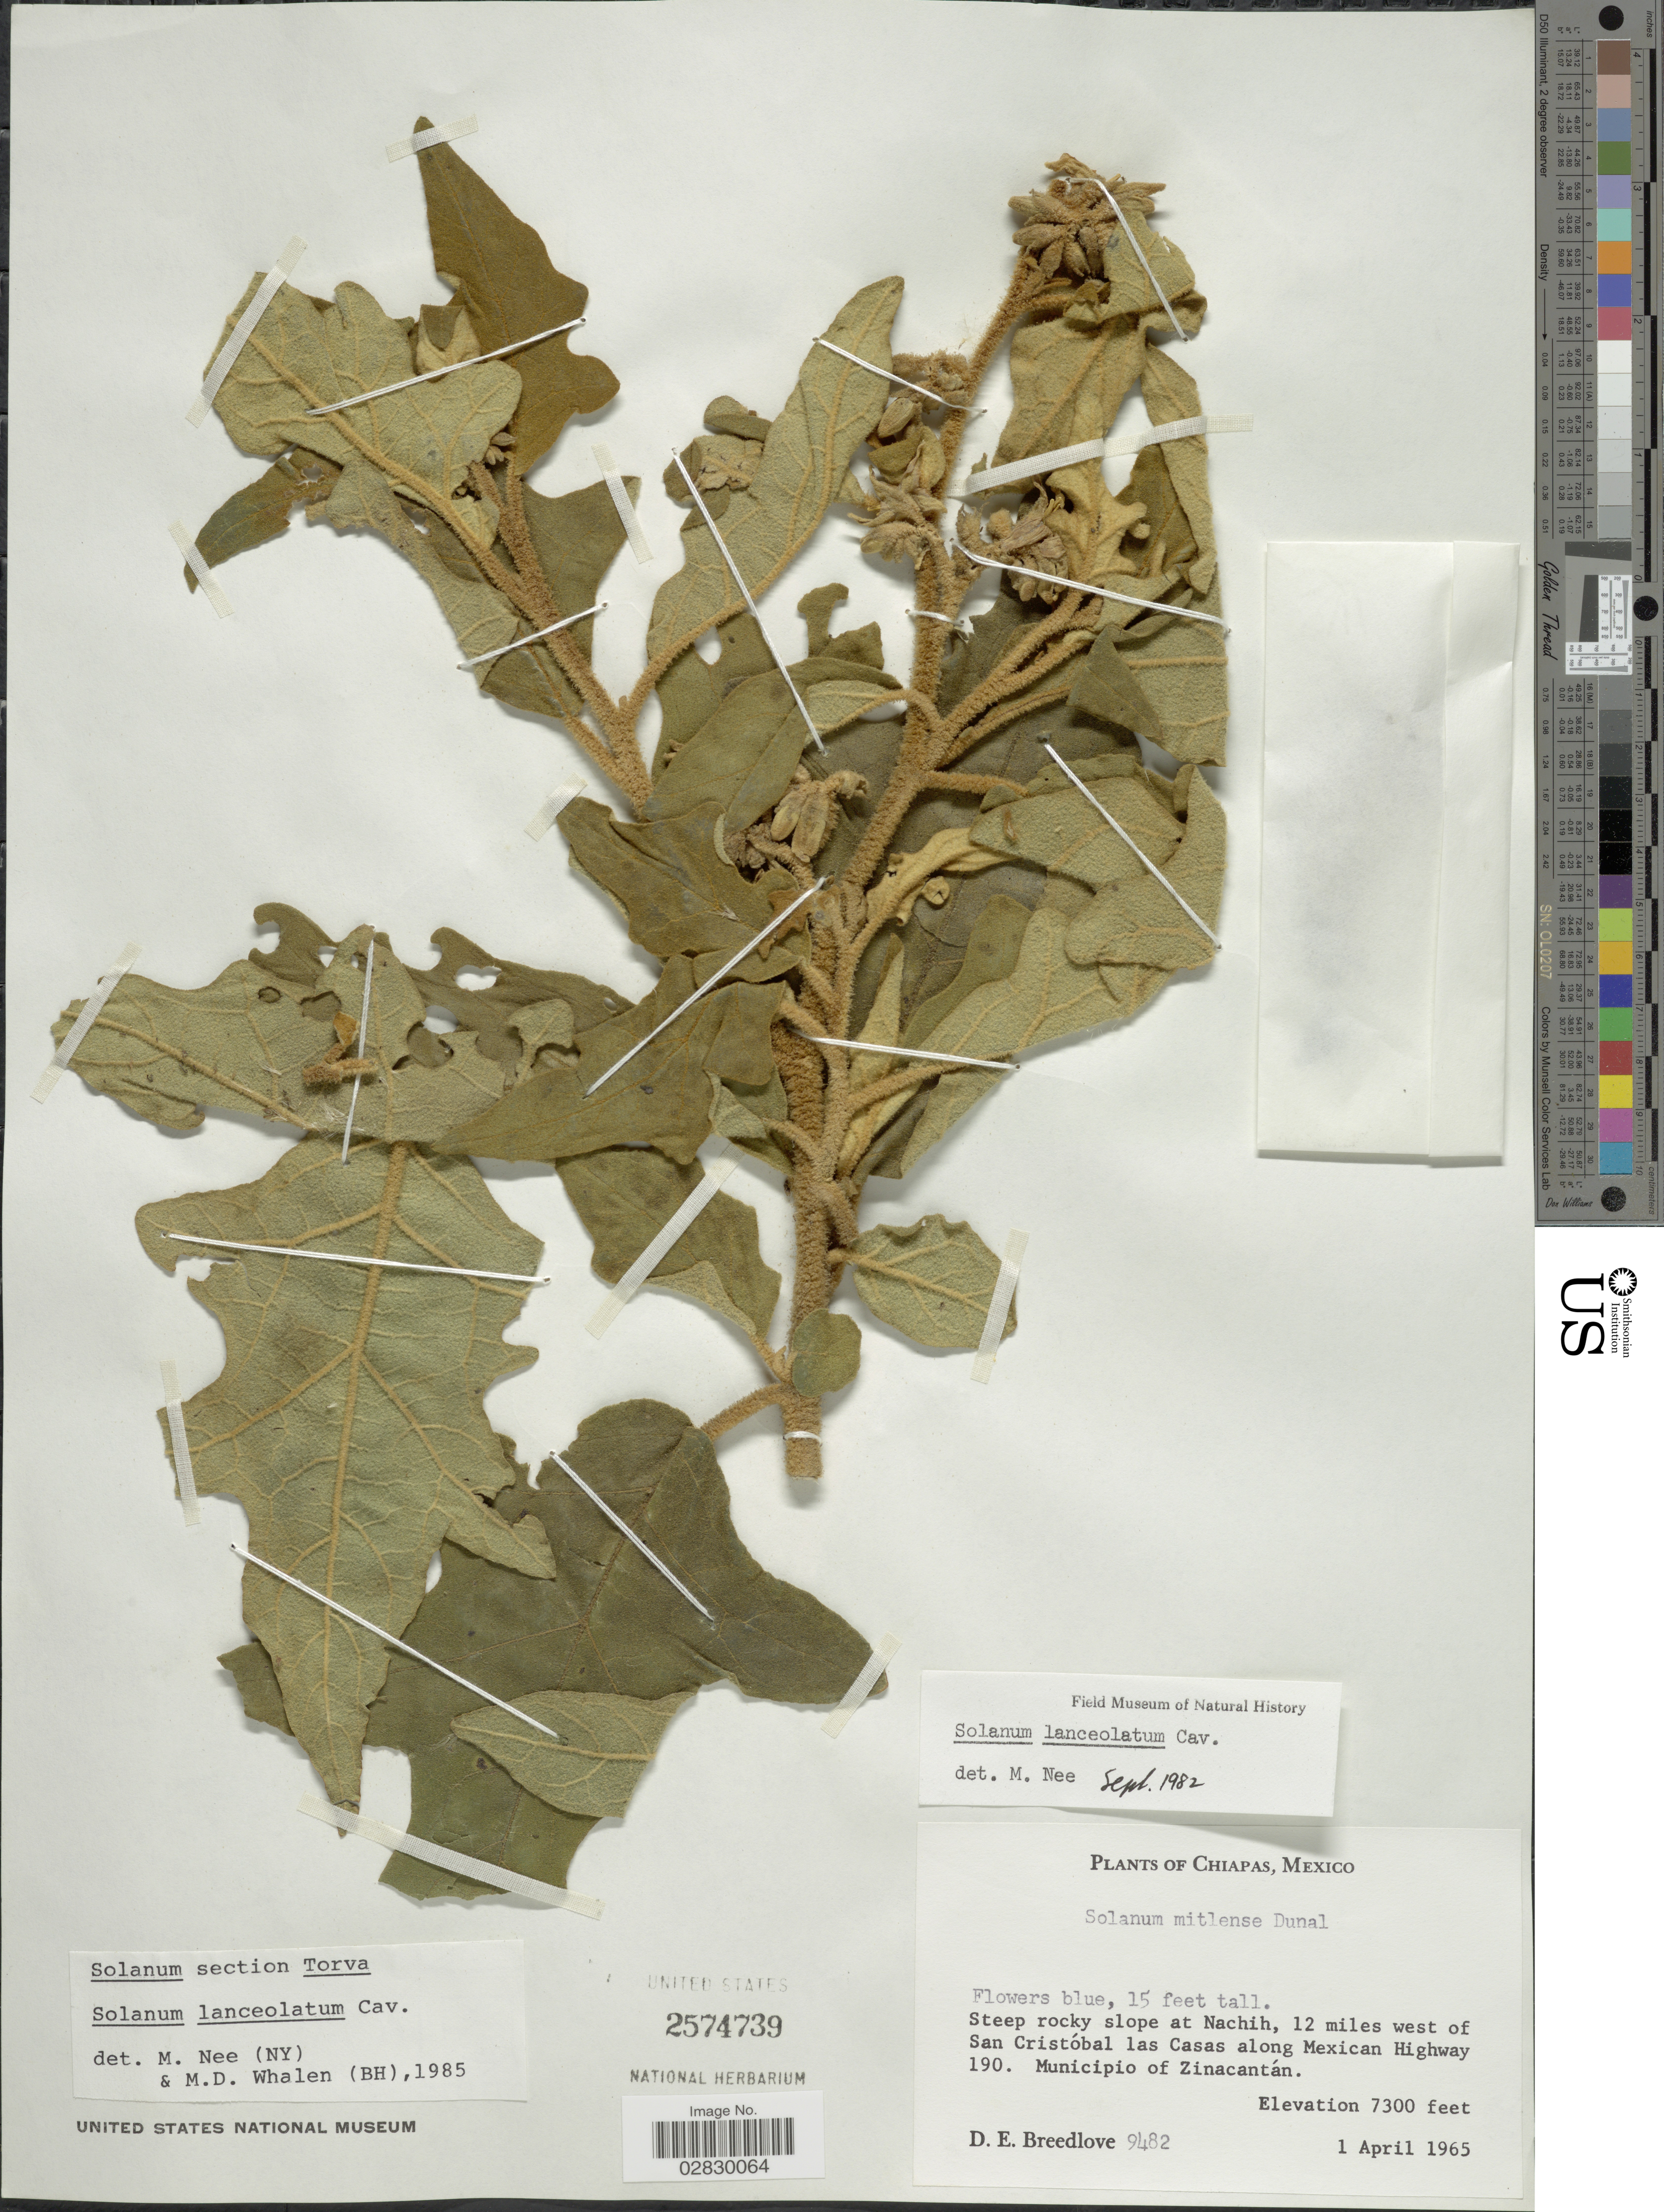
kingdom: Plantae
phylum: Tracheophyta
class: Magnoliopsida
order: Solanales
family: Solanaceae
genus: Solanum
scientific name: Solanum lanceolatum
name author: Cav.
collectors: D. E. Breedlove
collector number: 9482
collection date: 1965-04-01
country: Mexico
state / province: Chiapas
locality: Steep rocky slope at Nachih, 12 miles west of San Cristóbal las Casas along Mexican Highway 190. Municipio of Zinacantán.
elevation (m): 2225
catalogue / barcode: US 2574739